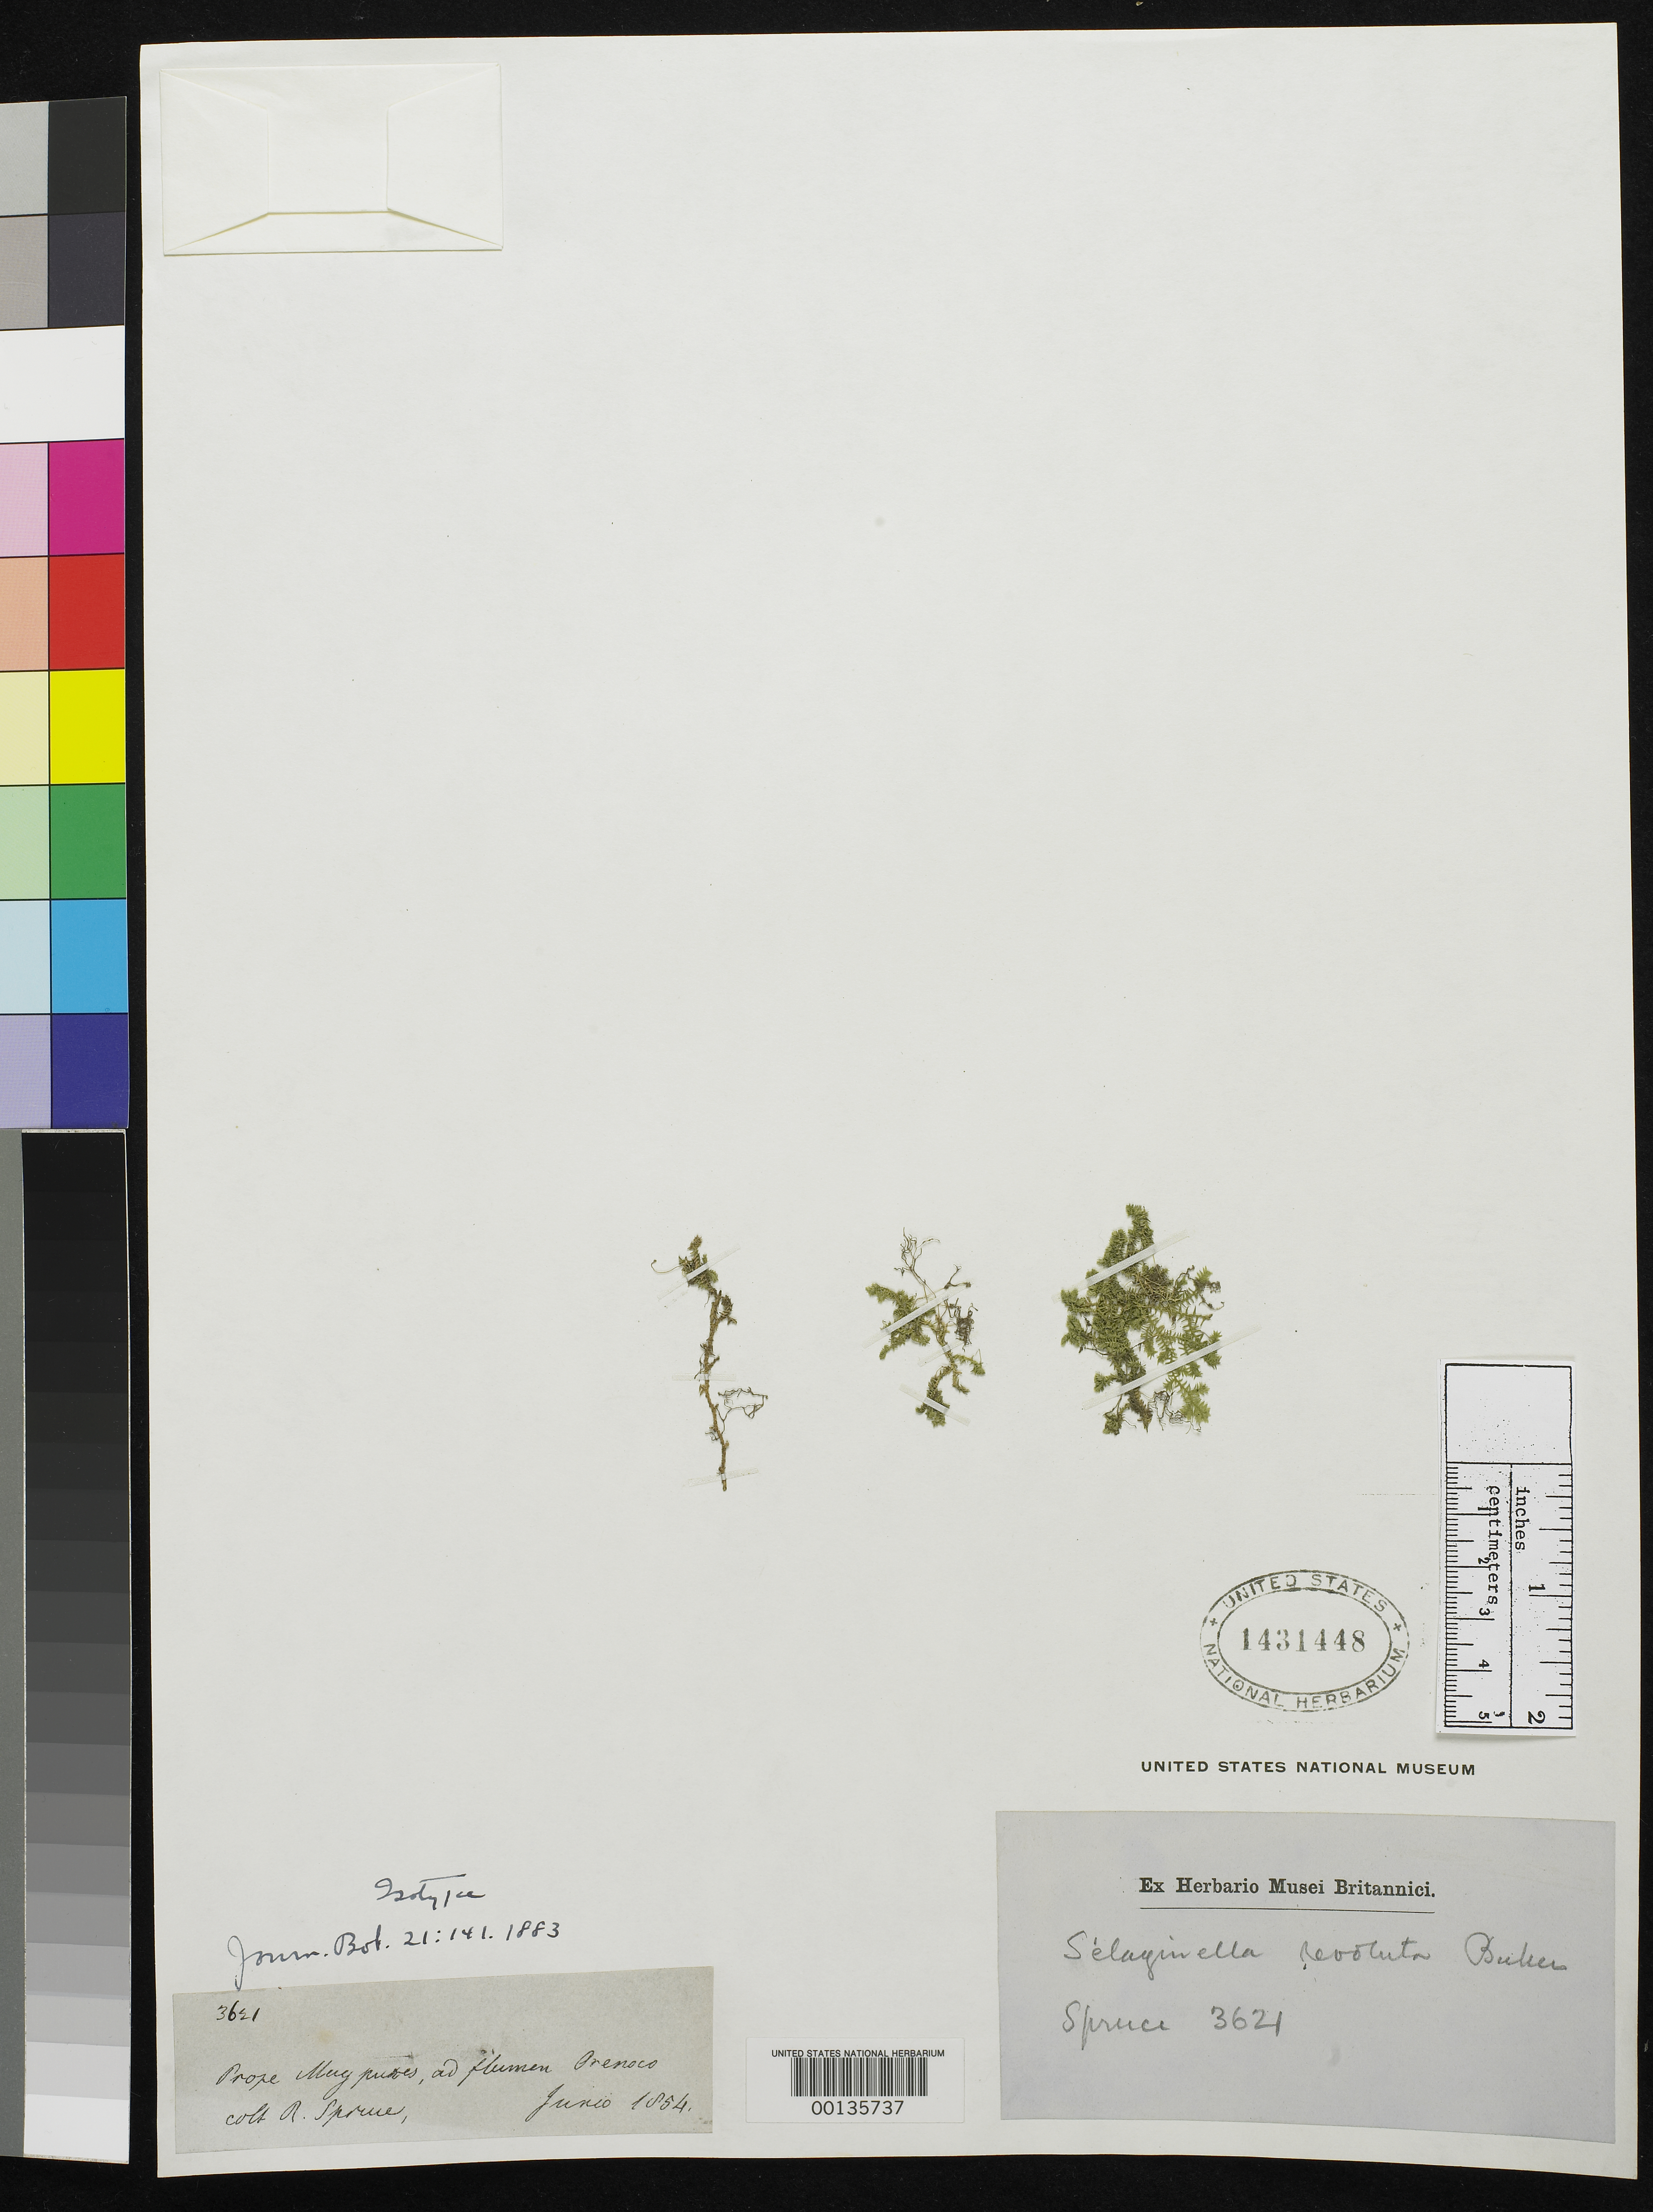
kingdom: Plantae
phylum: Tracheophyta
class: Lycopodiopsida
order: Selaginellales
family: Selaginellaceae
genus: Selaginella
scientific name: Selaginella revoluta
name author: Baker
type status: Type Collection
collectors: R. Spruce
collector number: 3621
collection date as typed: Jun 1884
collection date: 1884-06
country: Venezuela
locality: Orinoco.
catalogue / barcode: US 1431448